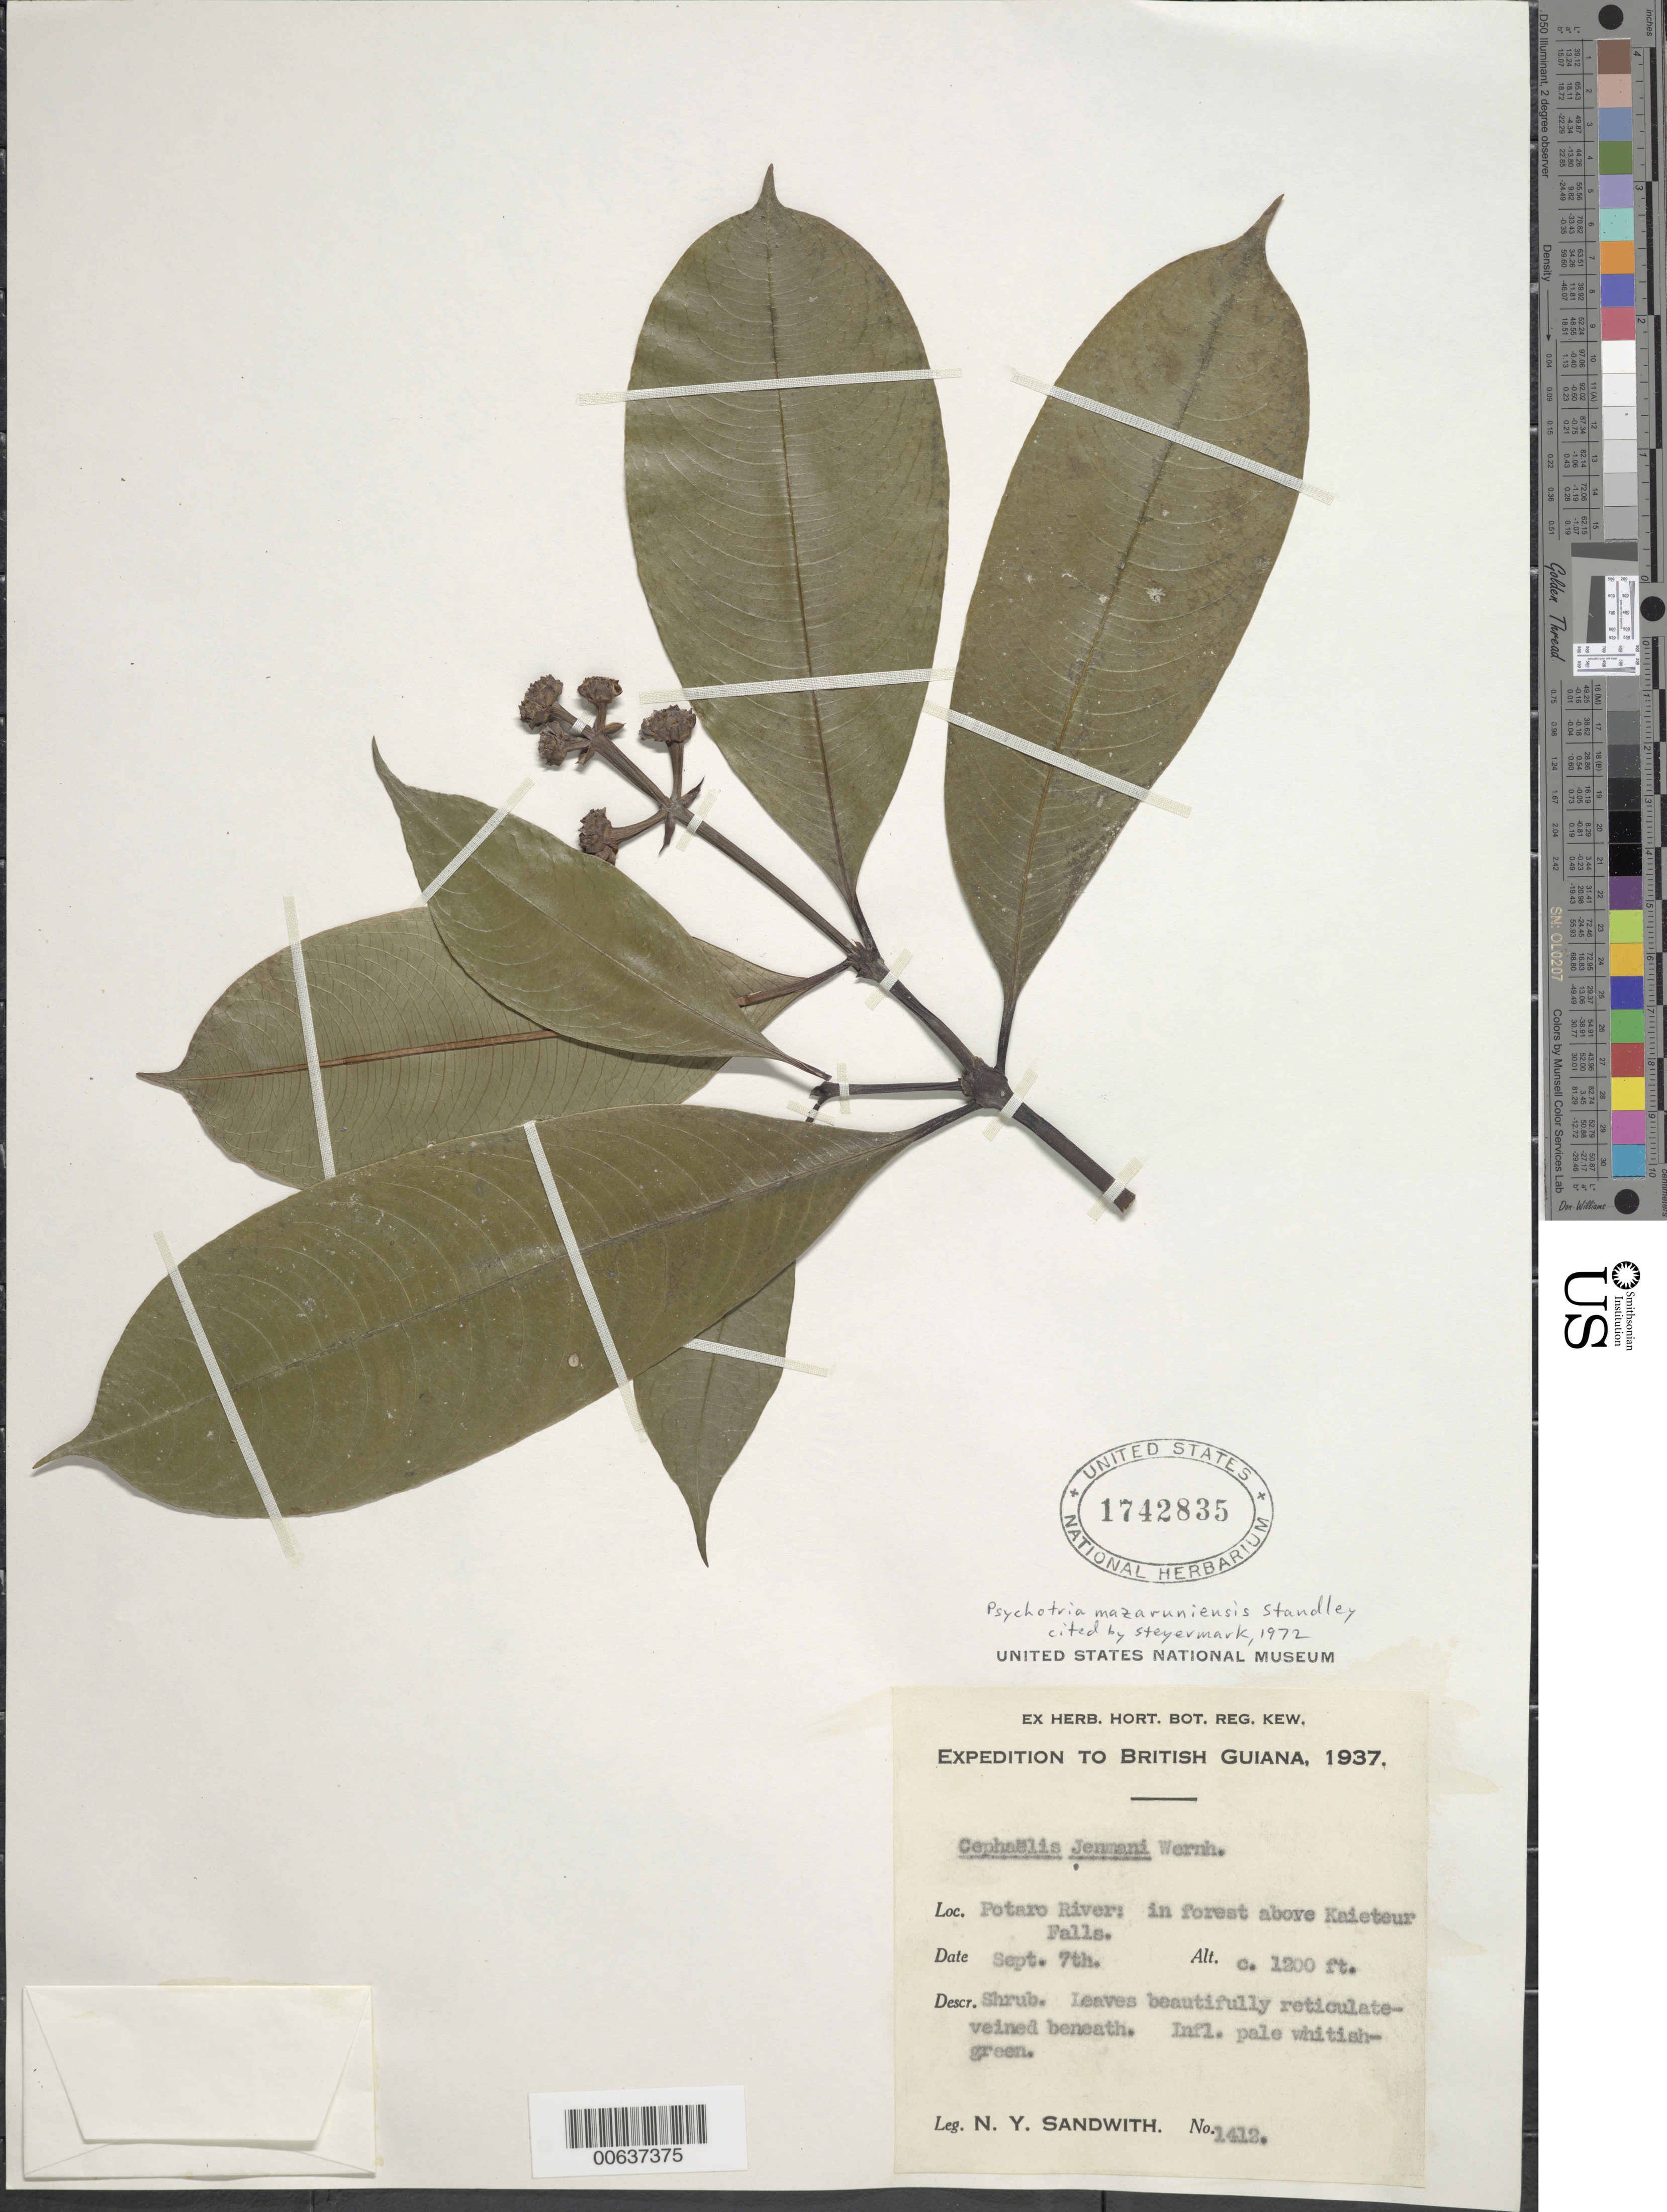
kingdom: Plantae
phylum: Tracheophyta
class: Magnoliopsida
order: Gentianales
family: Rubiaceae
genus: Palicourea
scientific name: Palicourea jenmanii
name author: (Wernham) Delprete & J.H. Kirkbr.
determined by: Kirkbride, J. H., Jr.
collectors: N. Y. Sandwith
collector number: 1412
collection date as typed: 7-Sep-37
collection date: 1937-09-07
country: Guyana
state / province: Potaro-Siparuni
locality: Potaro R., above Kaieteur Falls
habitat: Forest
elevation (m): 366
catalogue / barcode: US 1742835